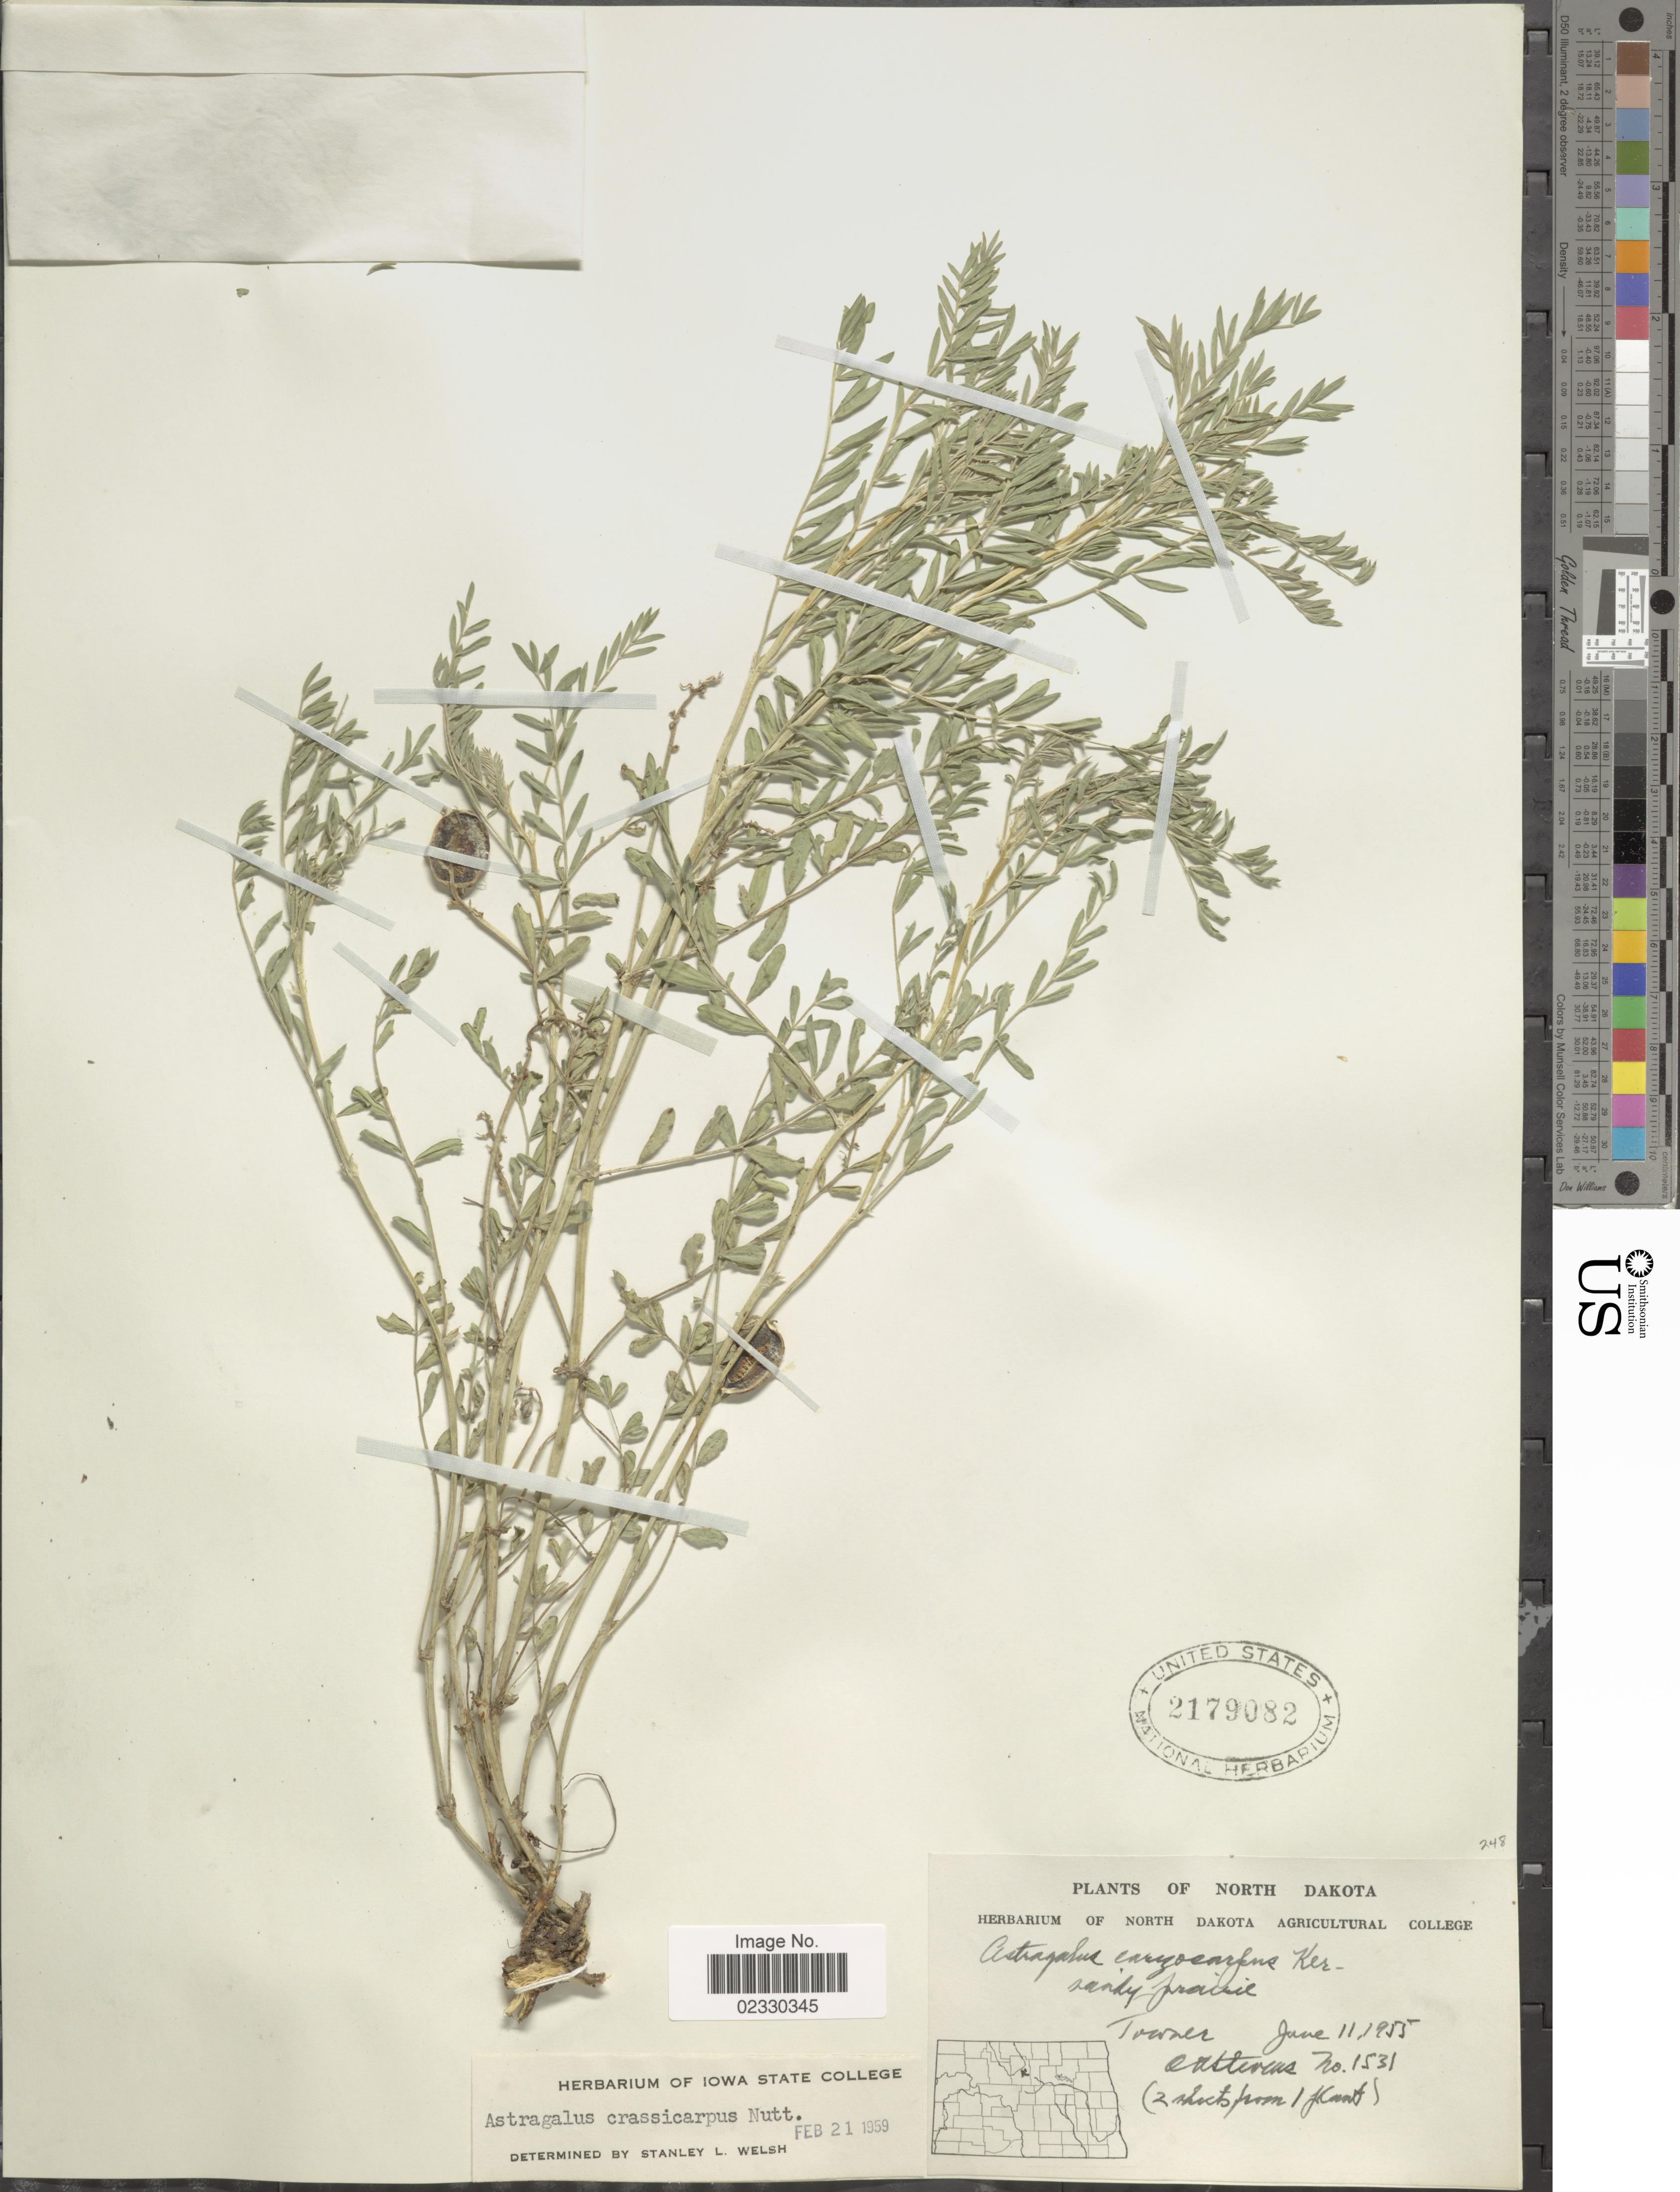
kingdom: Plantae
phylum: Tracheophyta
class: Magnoliopsida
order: Fabales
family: Fabaceae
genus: Astragalus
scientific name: Astragalus crassicarpus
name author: Nutt.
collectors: Towner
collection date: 1955-06-11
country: United States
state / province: North Dakota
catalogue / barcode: US 2179082